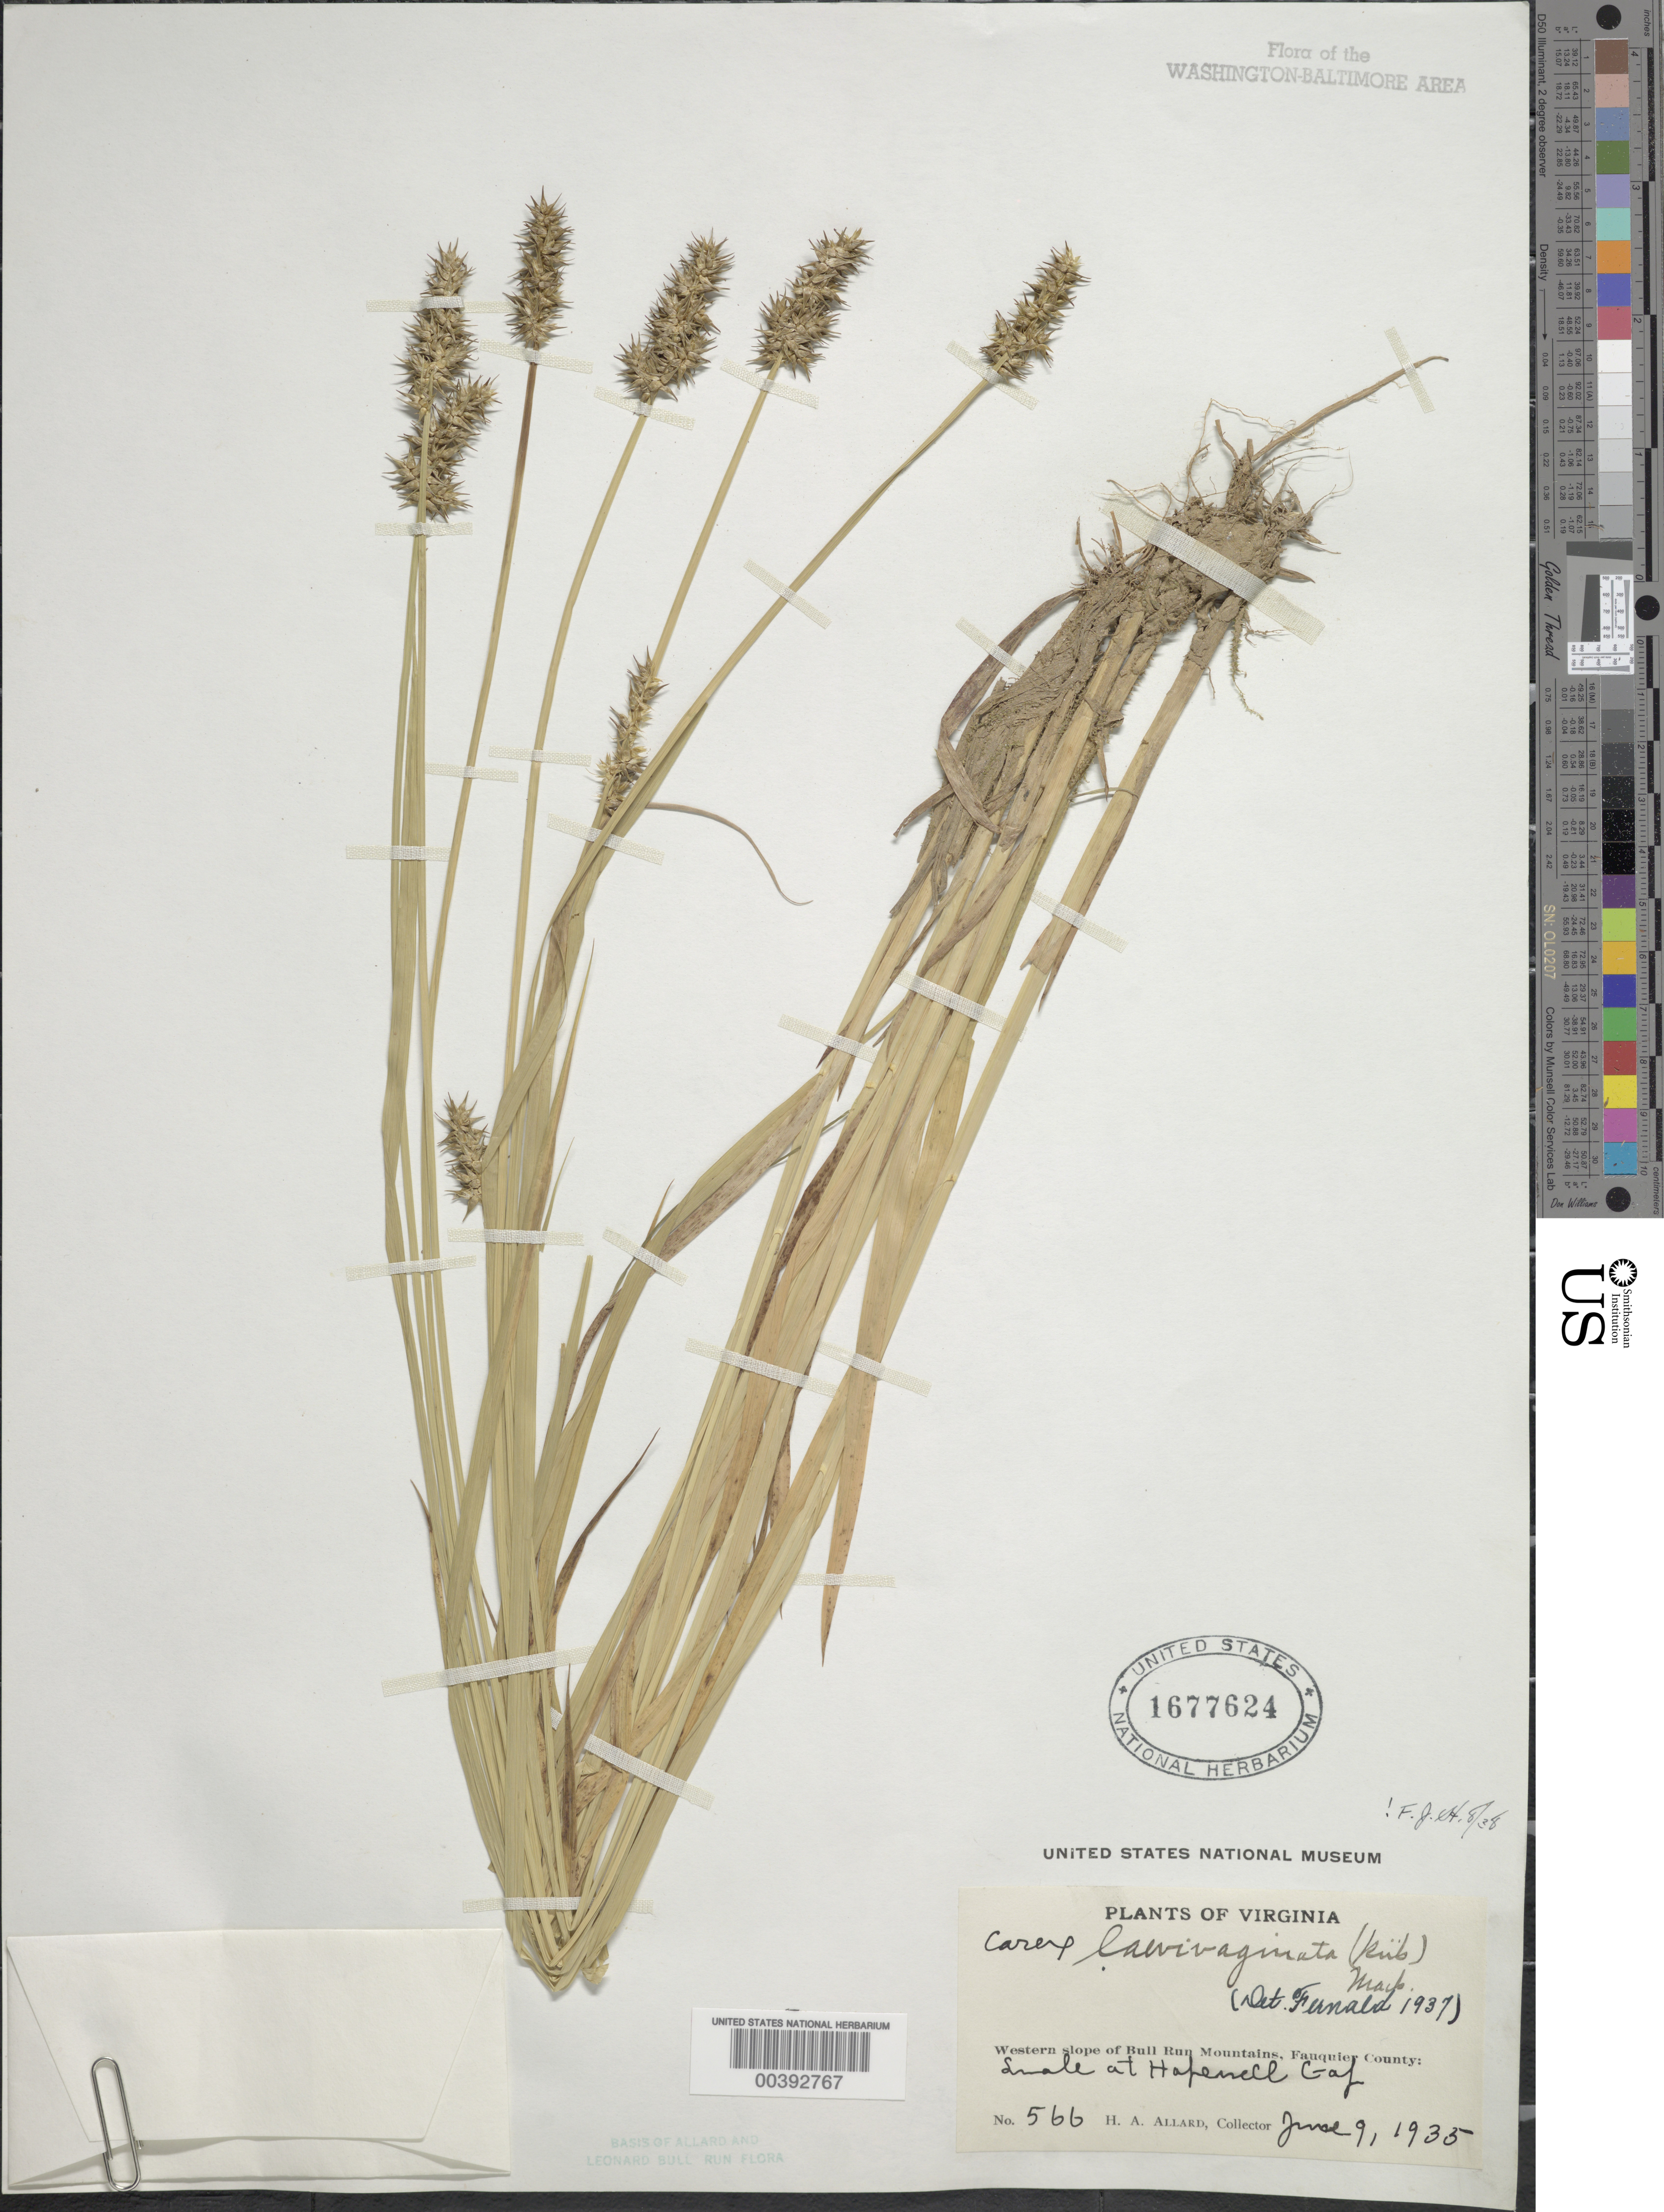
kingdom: Plantae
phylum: Tracheophyta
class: Liliopsida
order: Poales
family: Cyperaceae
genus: Carex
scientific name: Carex laevivaginata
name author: (Kük.) Mack.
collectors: H. A. Allard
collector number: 566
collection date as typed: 09 Jun 1935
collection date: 1935-06-09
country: United States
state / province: Virginia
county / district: Fauquier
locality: Hopewell Gap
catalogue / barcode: US 1677624